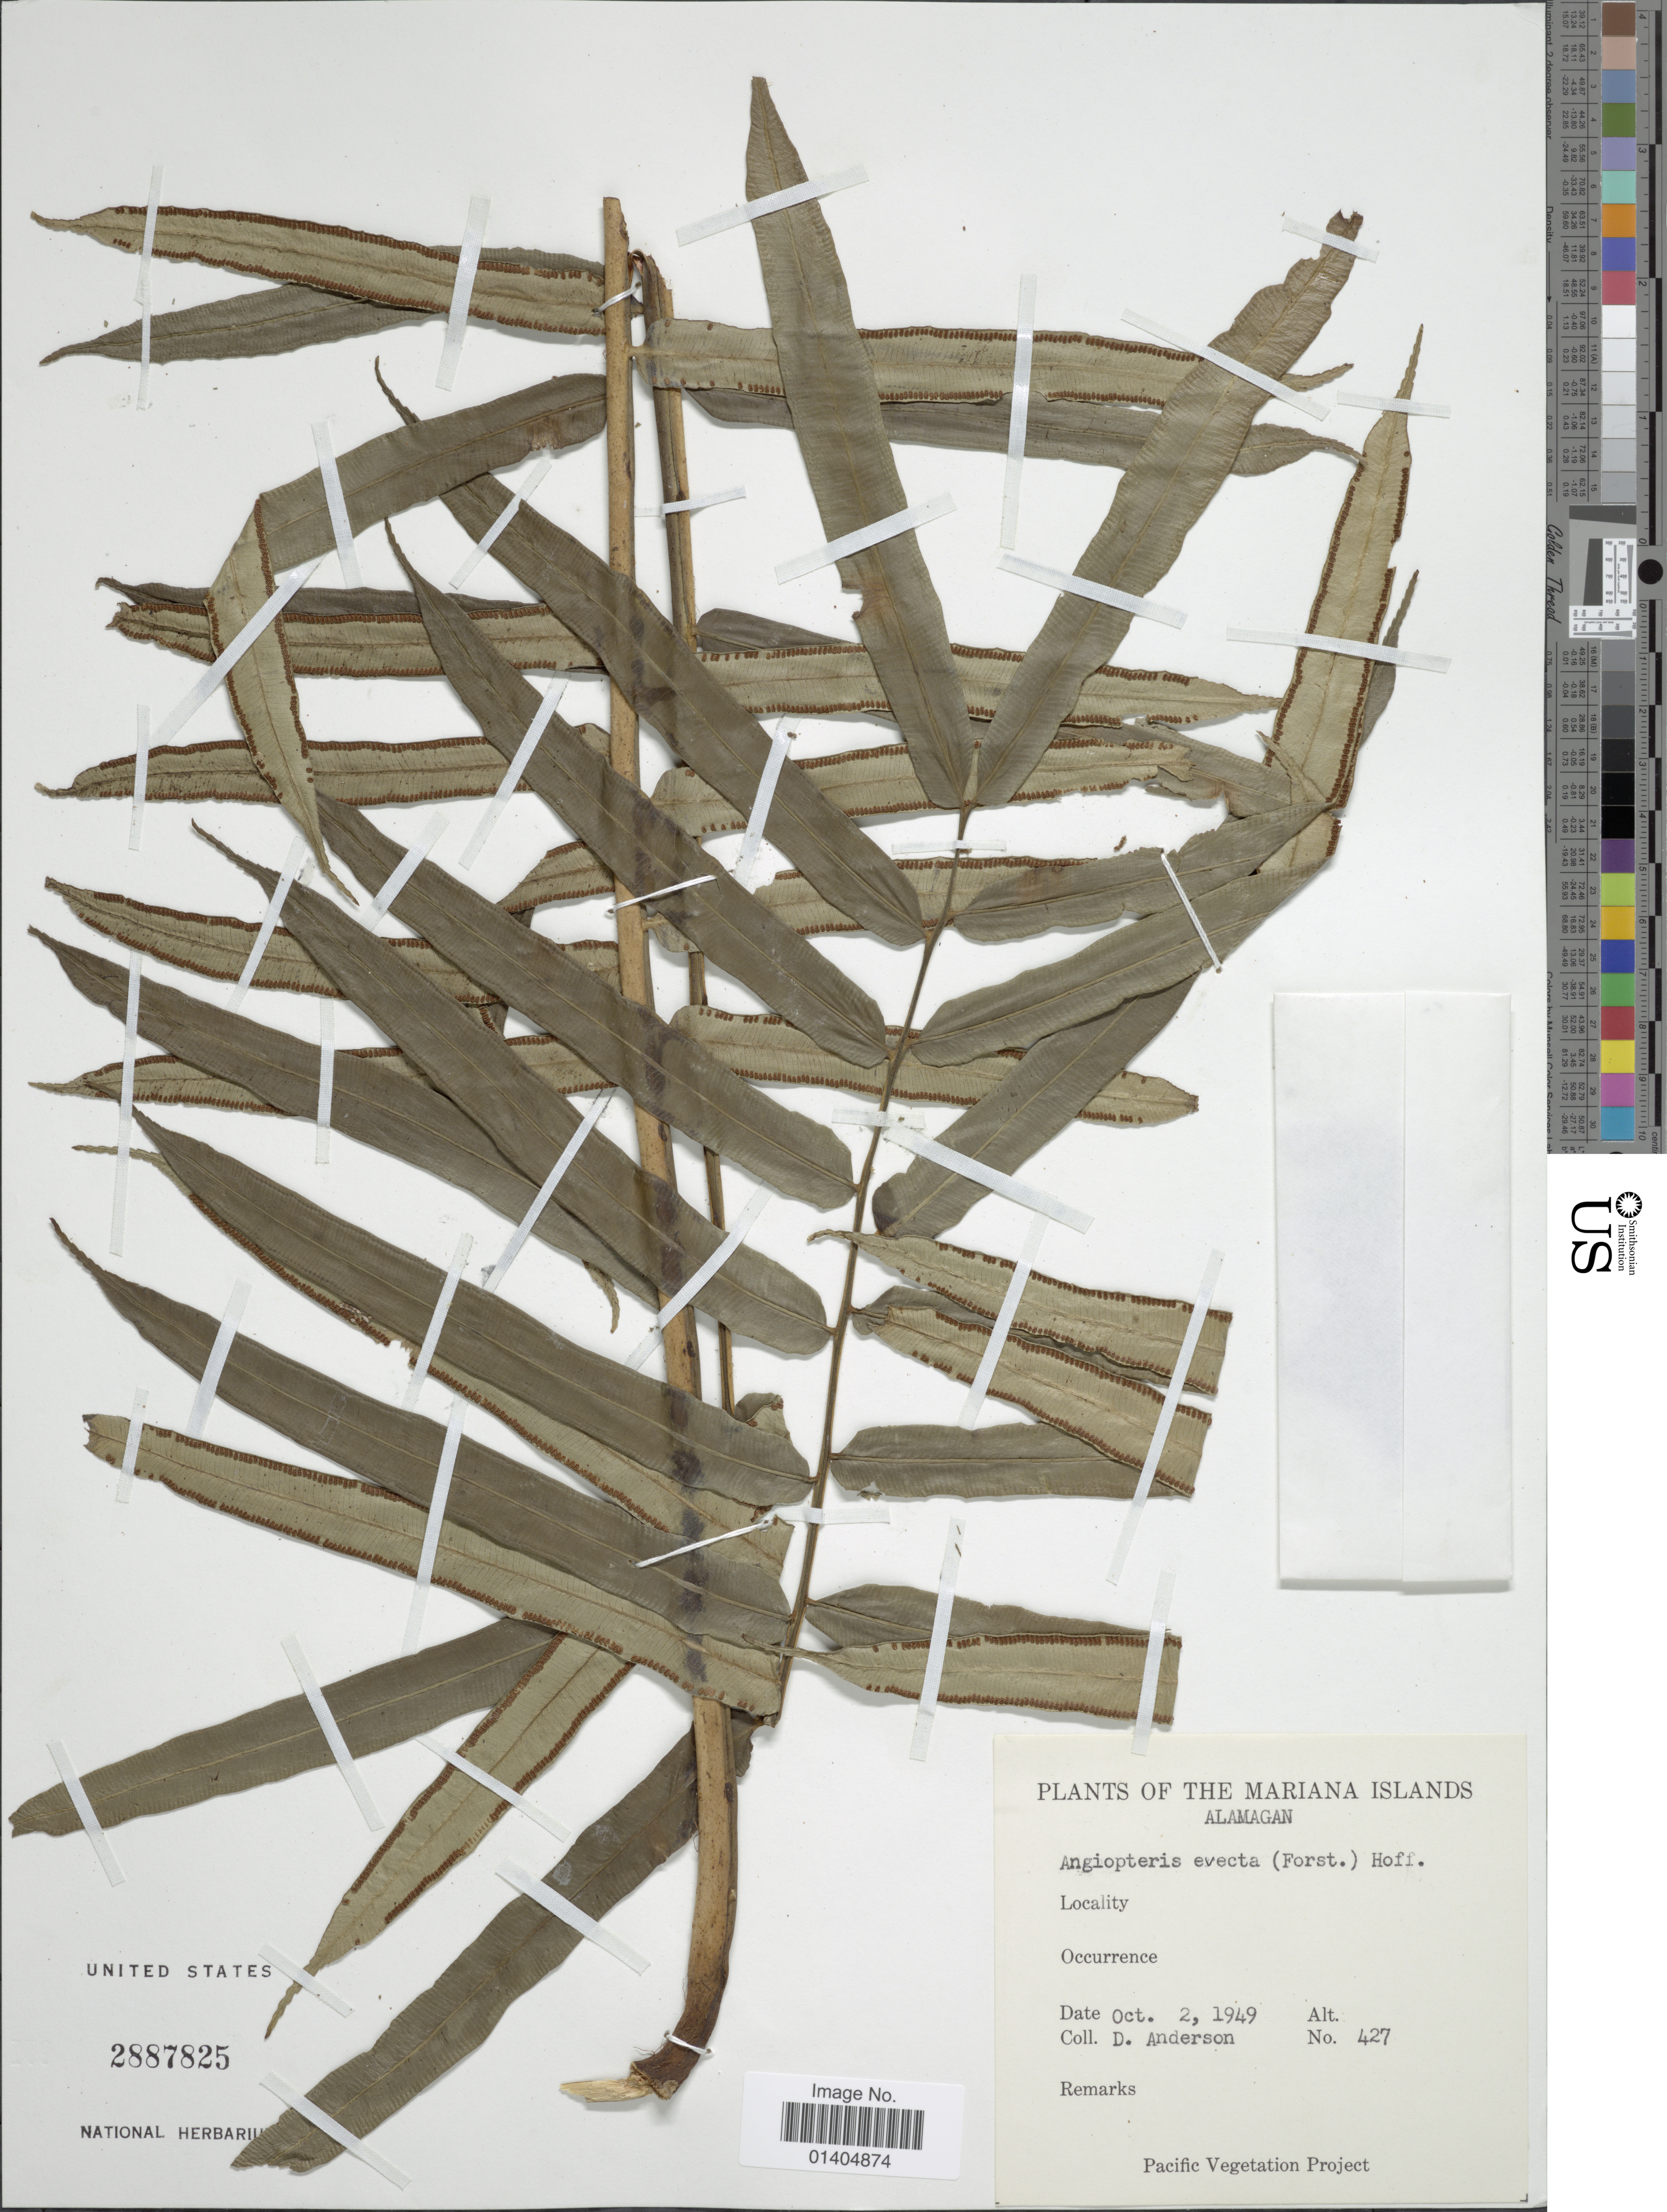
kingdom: Plantae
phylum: Tracheophyta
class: Polypodiopsida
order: Marattiales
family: Marattiaceae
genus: Angiopteris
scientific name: Angiopteris evecta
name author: (G. Forst.) Hoffm.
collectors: D. Anderson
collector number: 427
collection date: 1949-10-02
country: Northern Mariana Islands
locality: Marianne islands, Alamagan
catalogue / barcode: US 2887825